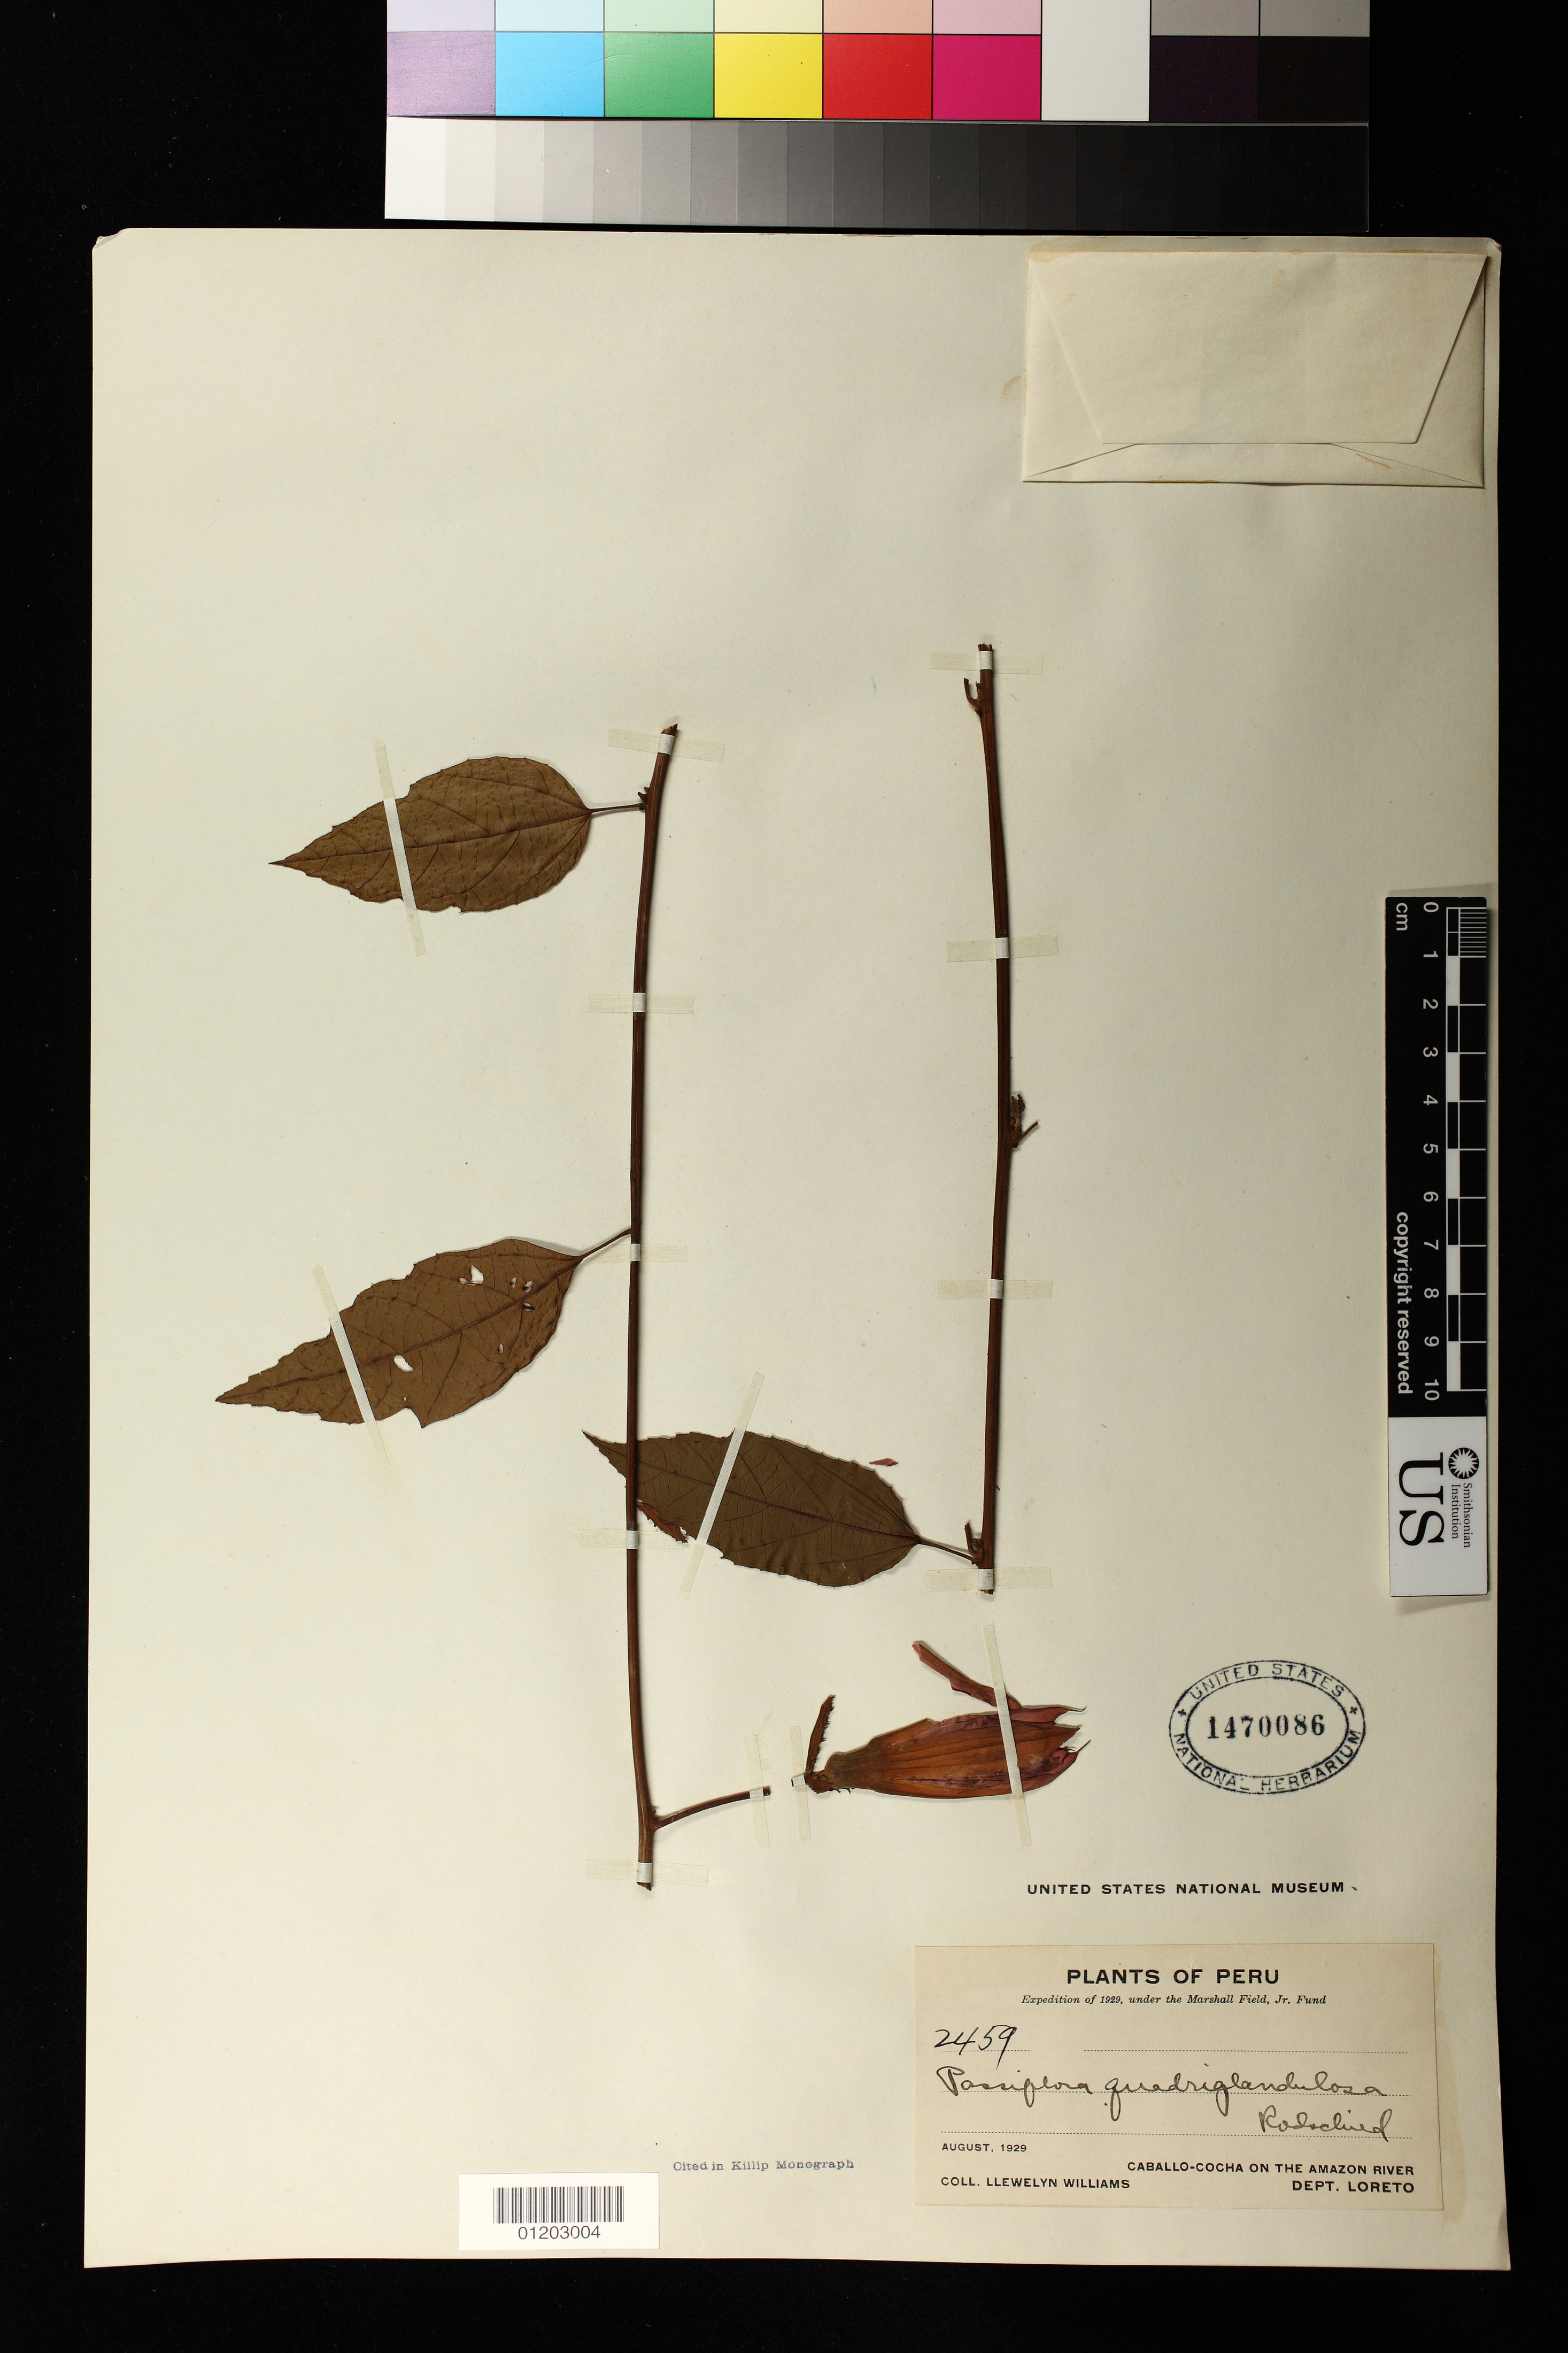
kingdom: Plantae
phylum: Tracheophyta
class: Magnoliopsida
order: Malpighiales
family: Passifloraceae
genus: Passiflora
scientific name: Passiflora quadriglandulosa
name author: Rodschied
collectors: Ll. Williams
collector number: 2459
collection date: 1929-08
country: Peru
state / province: Loreto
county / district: Mariscal Ramon Castilla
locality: Caballo-Cocha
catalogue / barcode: US 1470086